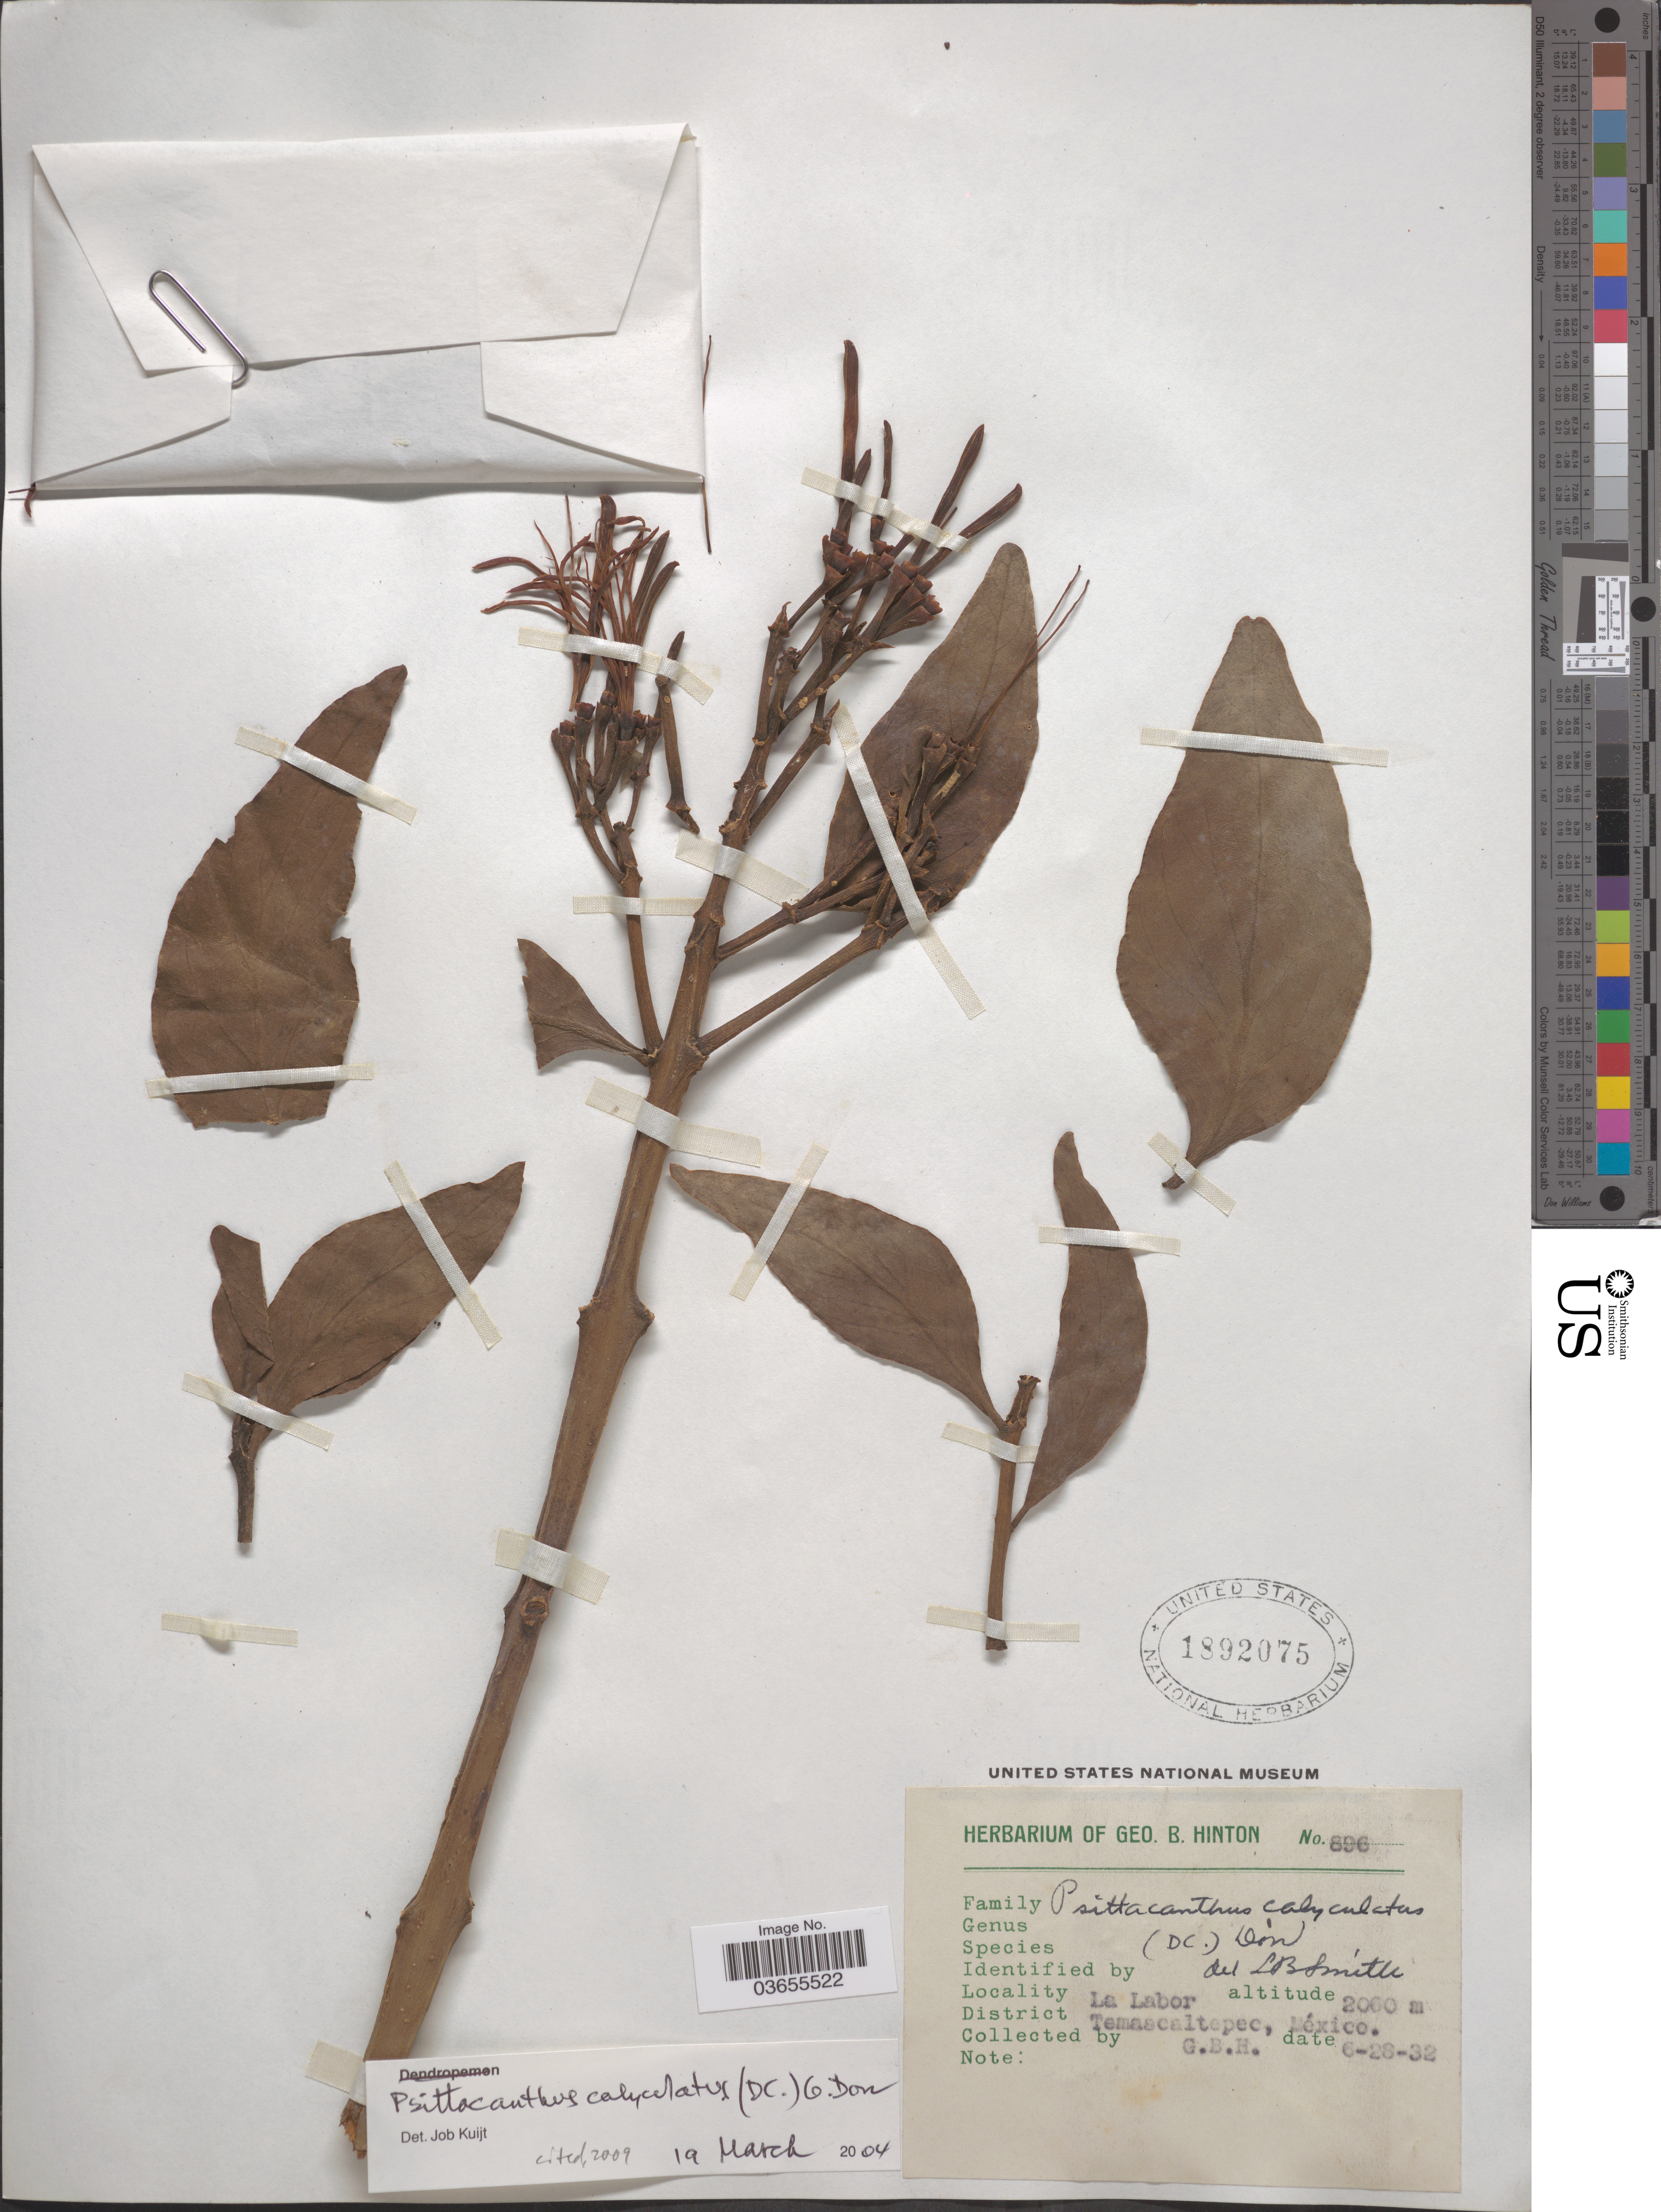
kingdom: Plantae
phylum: Tracheophyta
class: Magnoliopsida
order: Santalales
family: Loranthaceae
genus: Psittacanthus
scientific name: Psittacanthus calyculatus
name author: (DC.) G. Don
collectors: G. B. Hinton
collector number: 896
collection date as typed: Transcribed d/m/y: 28/6/32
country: Mexico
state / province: México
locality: La Labor. District Temascaltepec.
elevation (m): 2060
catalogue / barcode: US 1892075